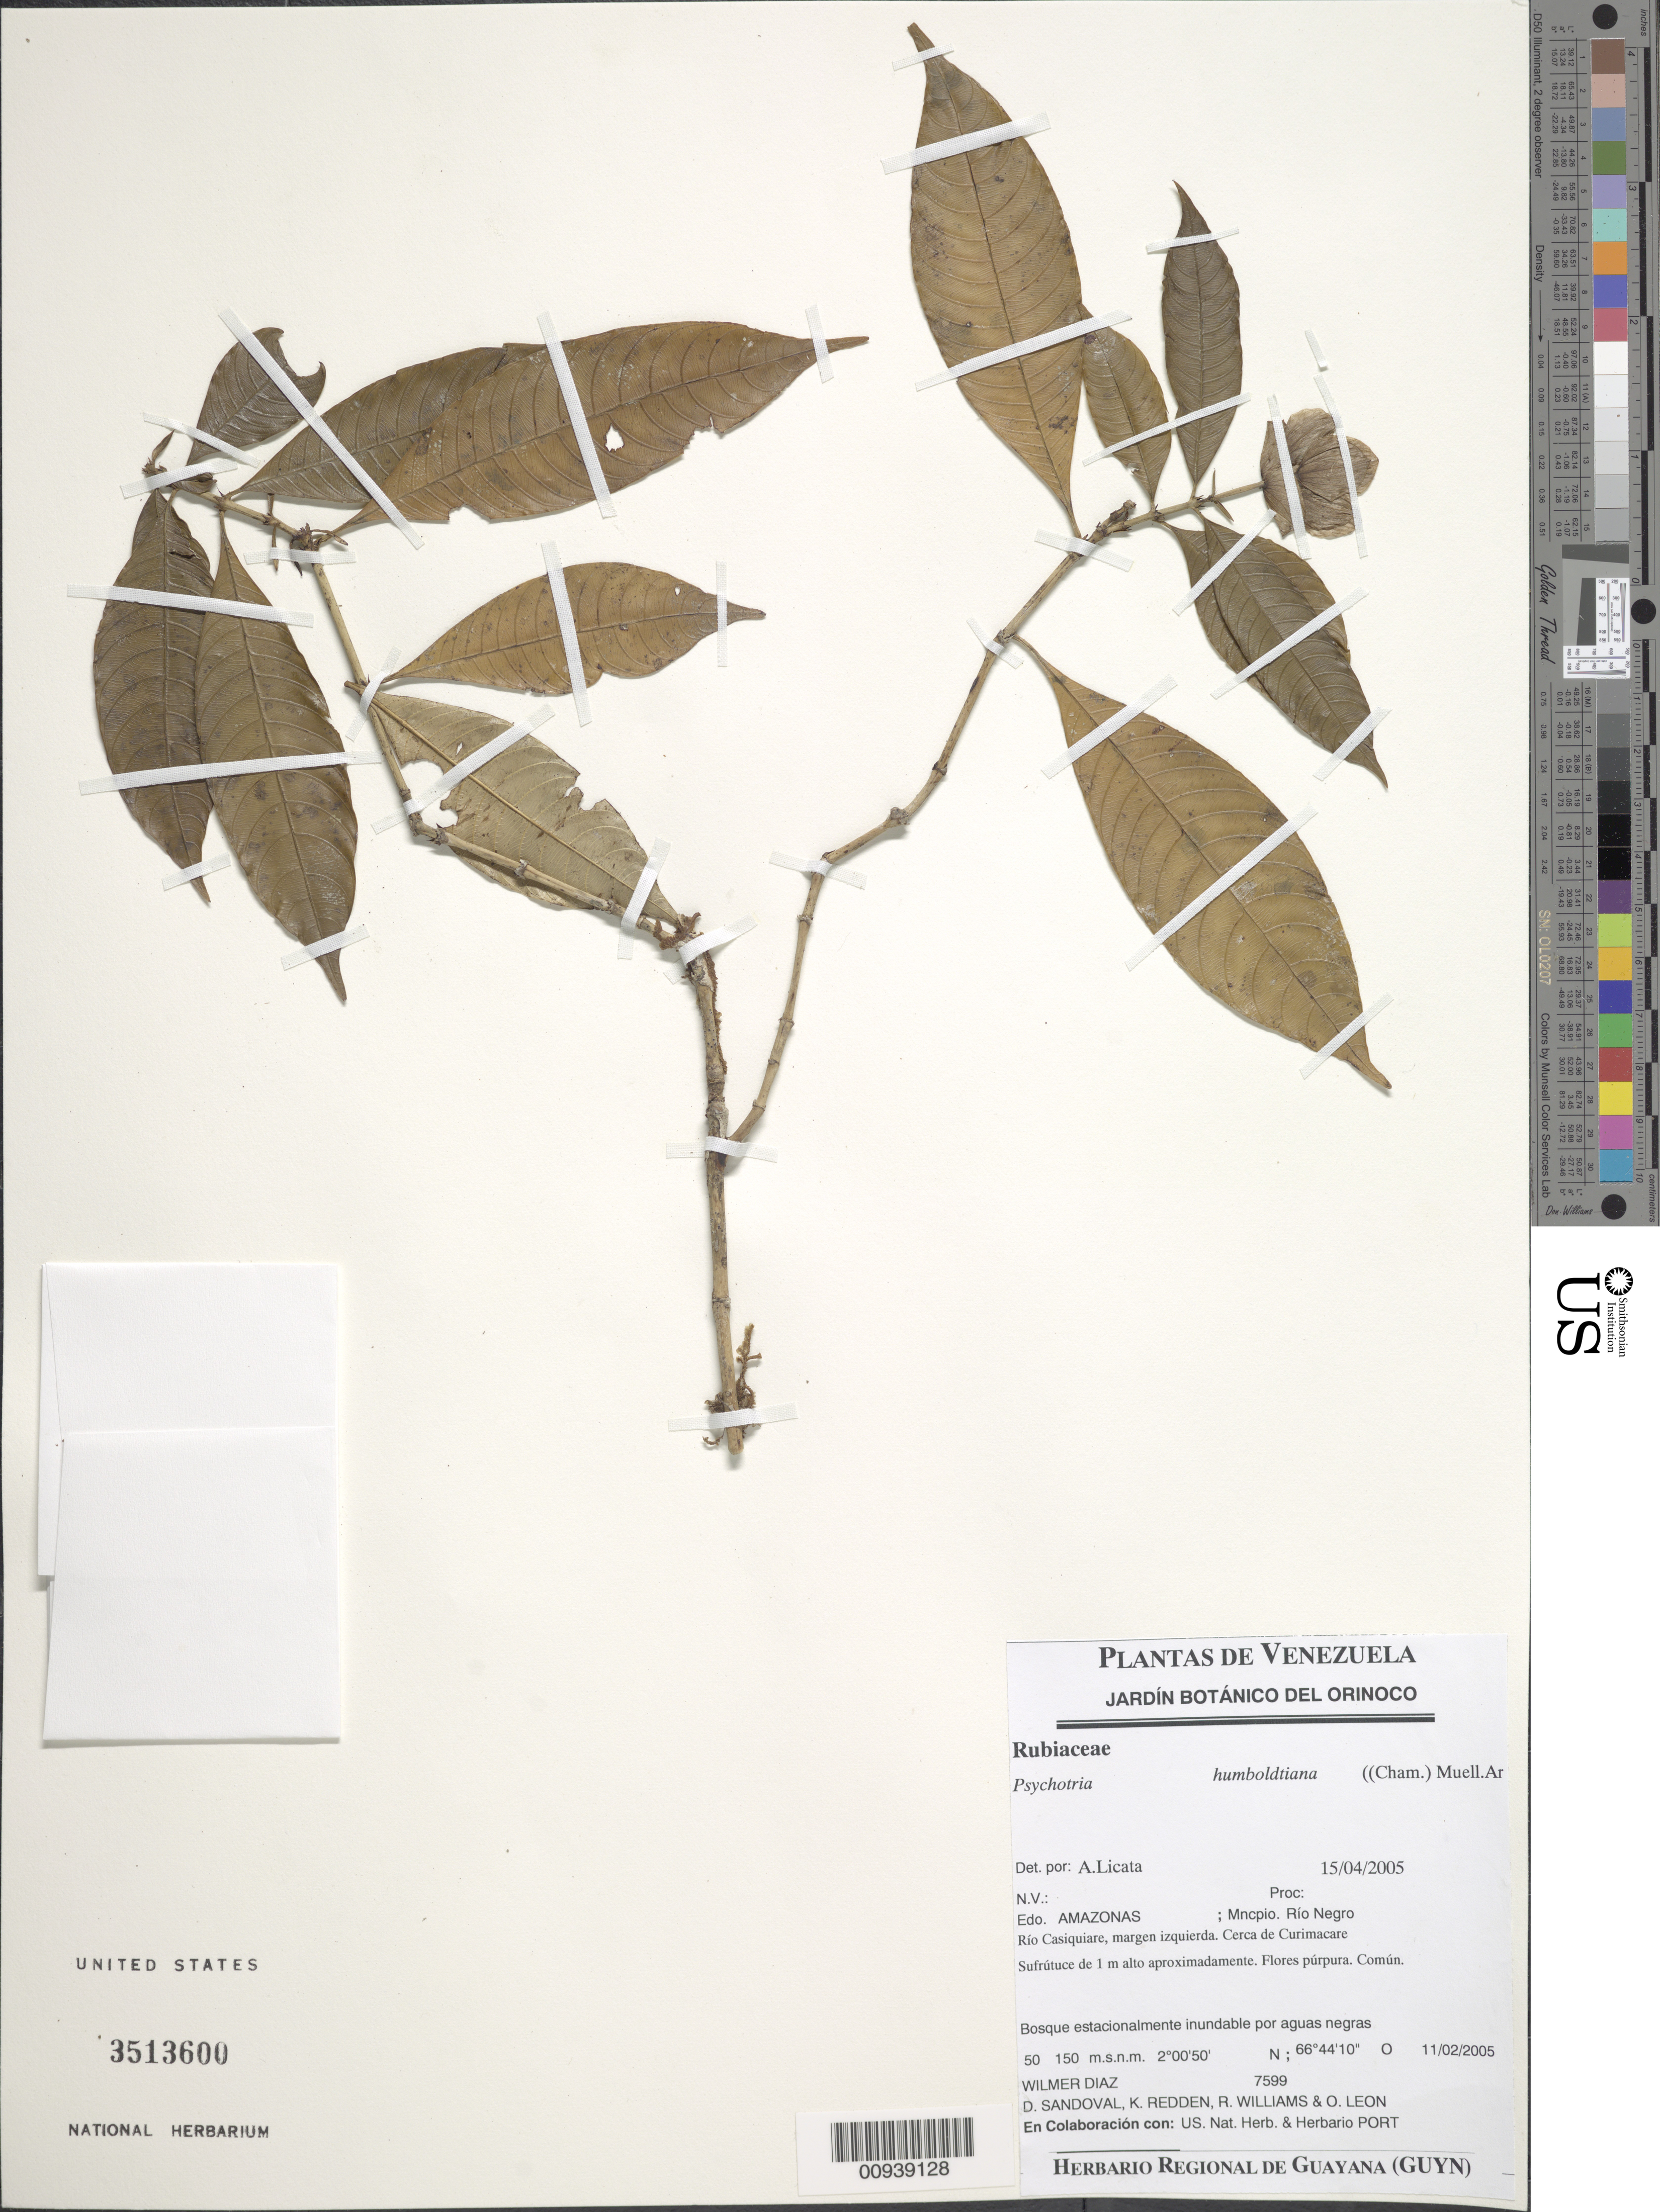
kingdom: Plantae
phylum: Tracheophyta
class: Magnoliopsida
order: Gentianales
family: Rubiaceae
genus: Psychotria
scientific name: Psychotria humboldtiana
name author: (Cham.) Müll. Arg.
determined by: Licata, A., (PORT), Univ. Nac. Exp. de los Llanos Ezequiel Zamora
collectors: W. Díaz P., D. Sandoval, K. M. Redden, R. Williams & O. León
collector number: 7599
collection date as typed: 11-Feb-05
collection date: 2005-02-11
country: Venezuela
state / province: Amazonas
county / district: Río Negro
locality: Río Casiquaire, margen izquierda, cerca de Caurimare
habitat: Bosque estacionalmente inundable por aguas negras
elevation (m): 50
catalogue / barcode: US 3513600